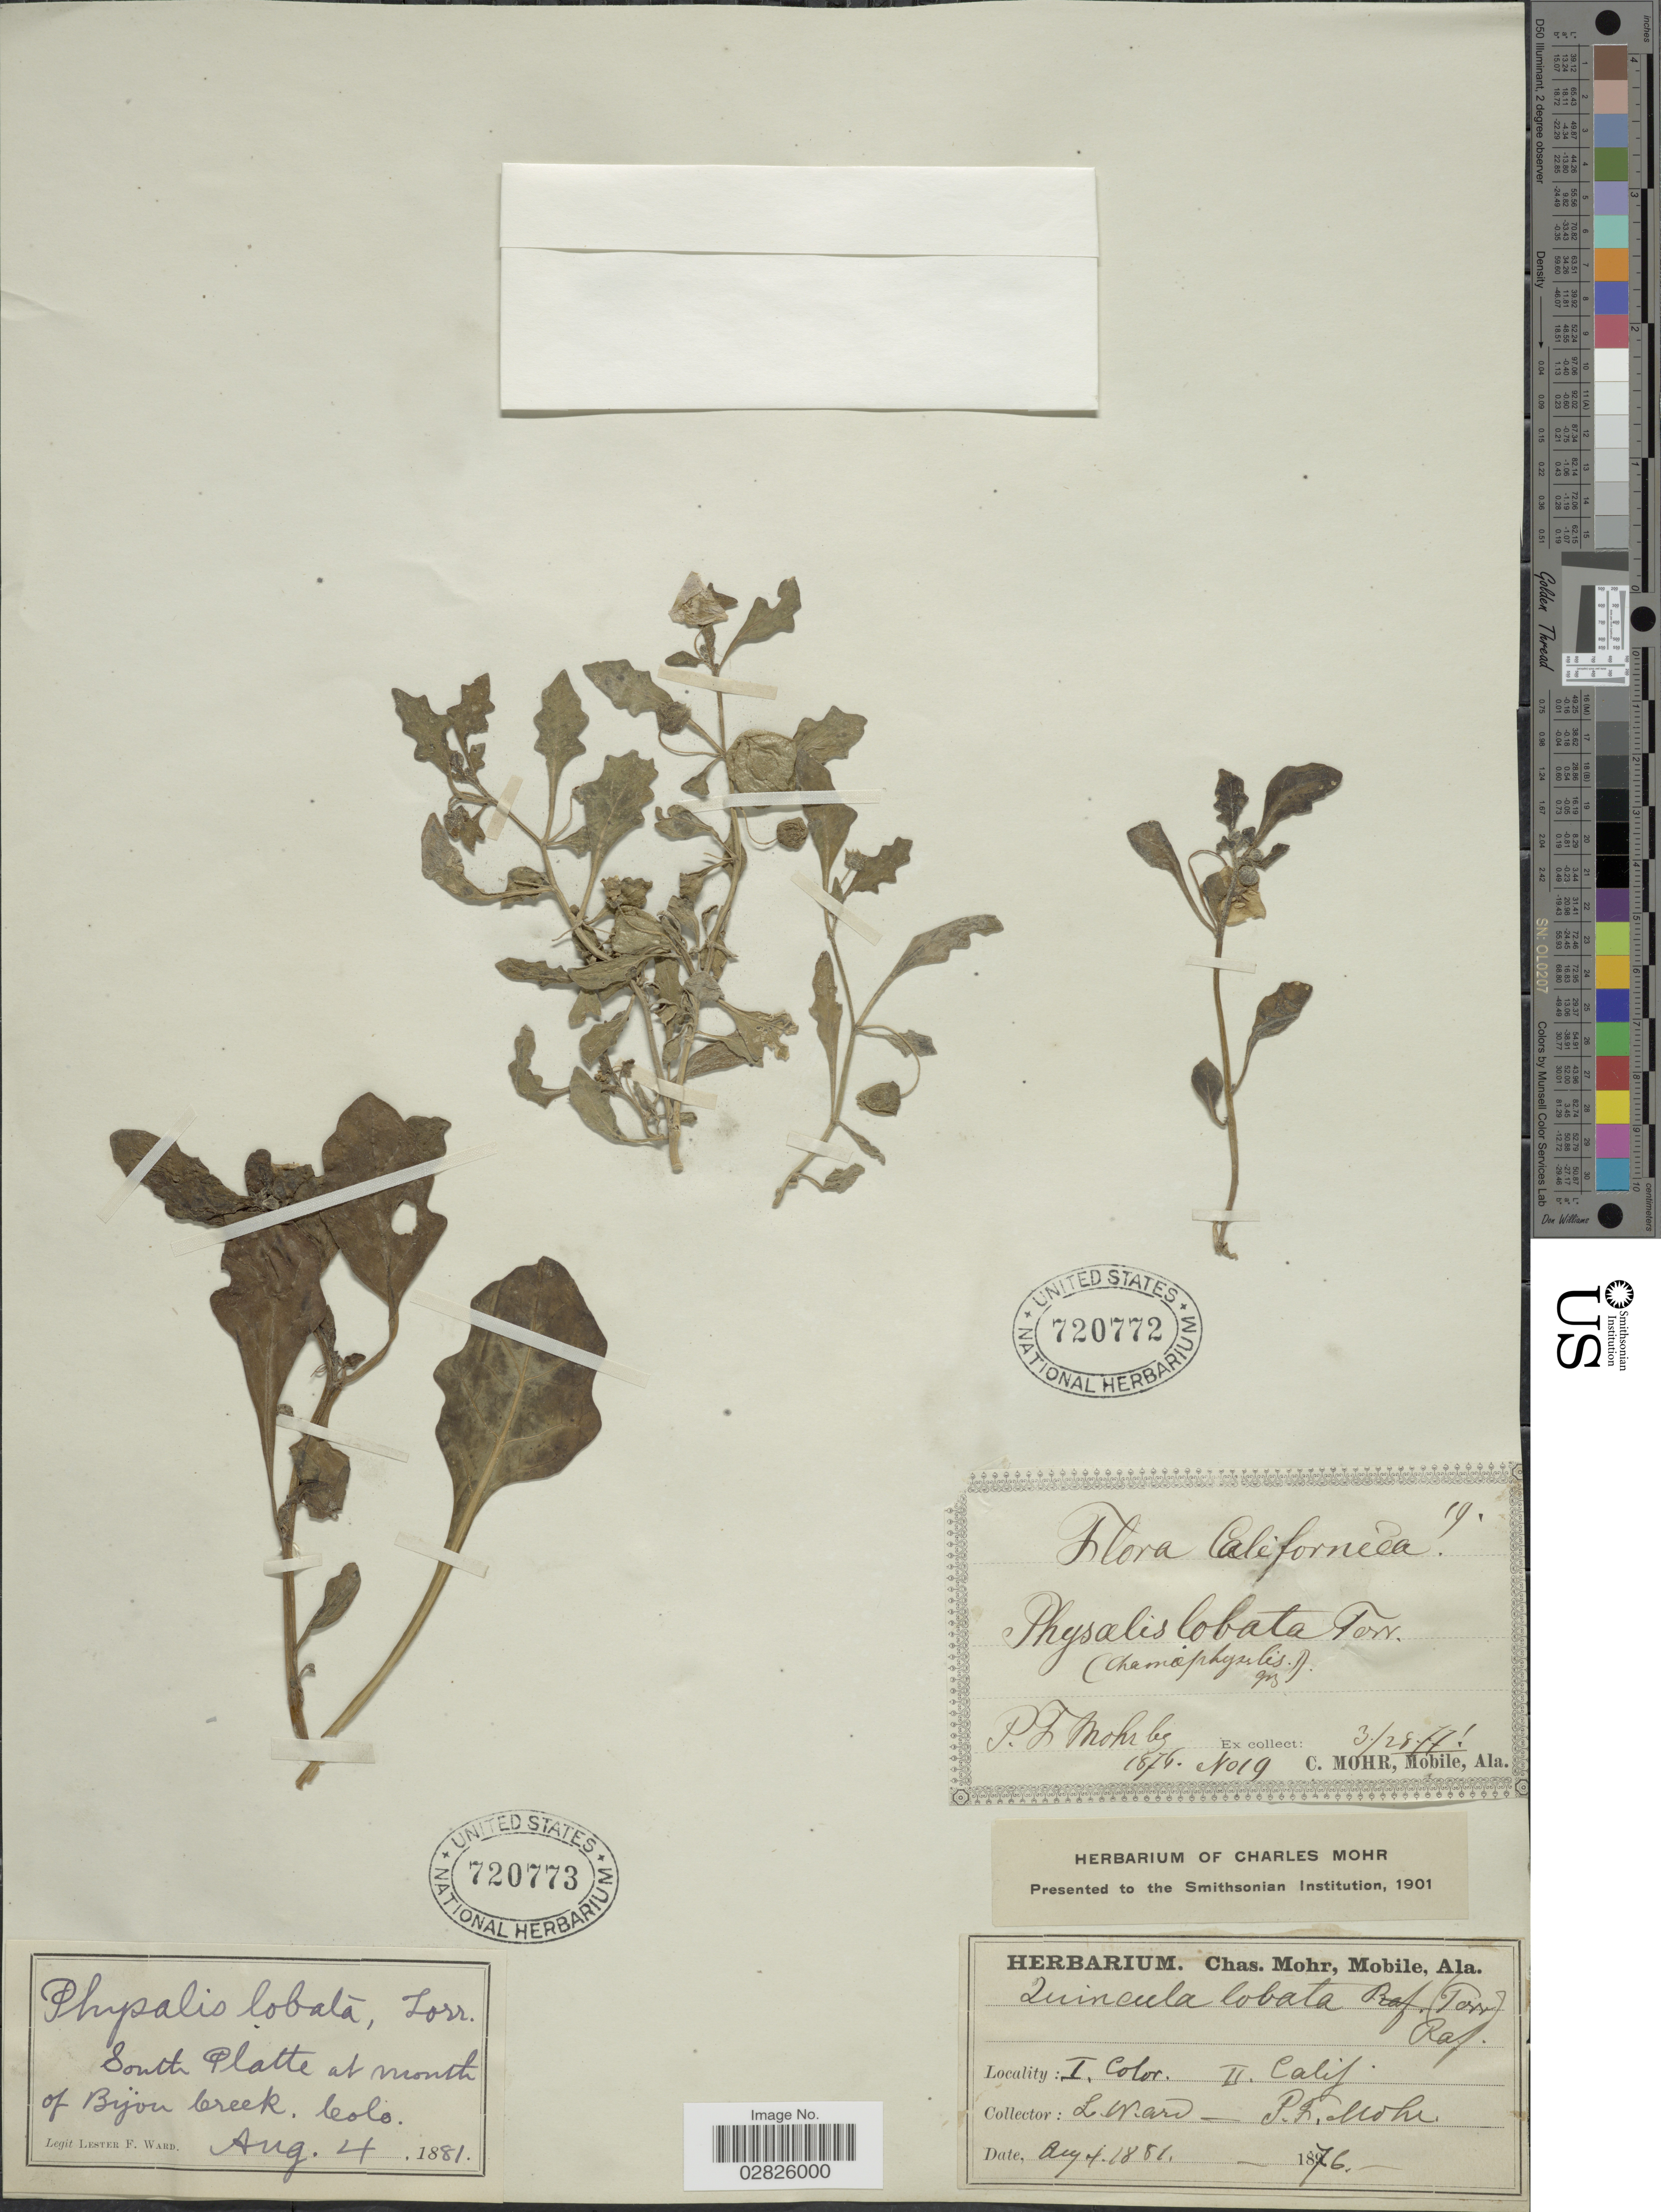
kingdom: Plantae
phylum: Tracheophyta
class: Magnoliopsida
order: Solanales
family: Solanaceae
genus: Quincula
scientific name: Quincula lobata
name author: (Torr.) Raf.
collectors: L. F. Ward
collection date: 1881-08-04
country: United States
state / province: Colorado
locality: South Platte at mouth of Bijou Creek.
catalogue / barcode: US 720773